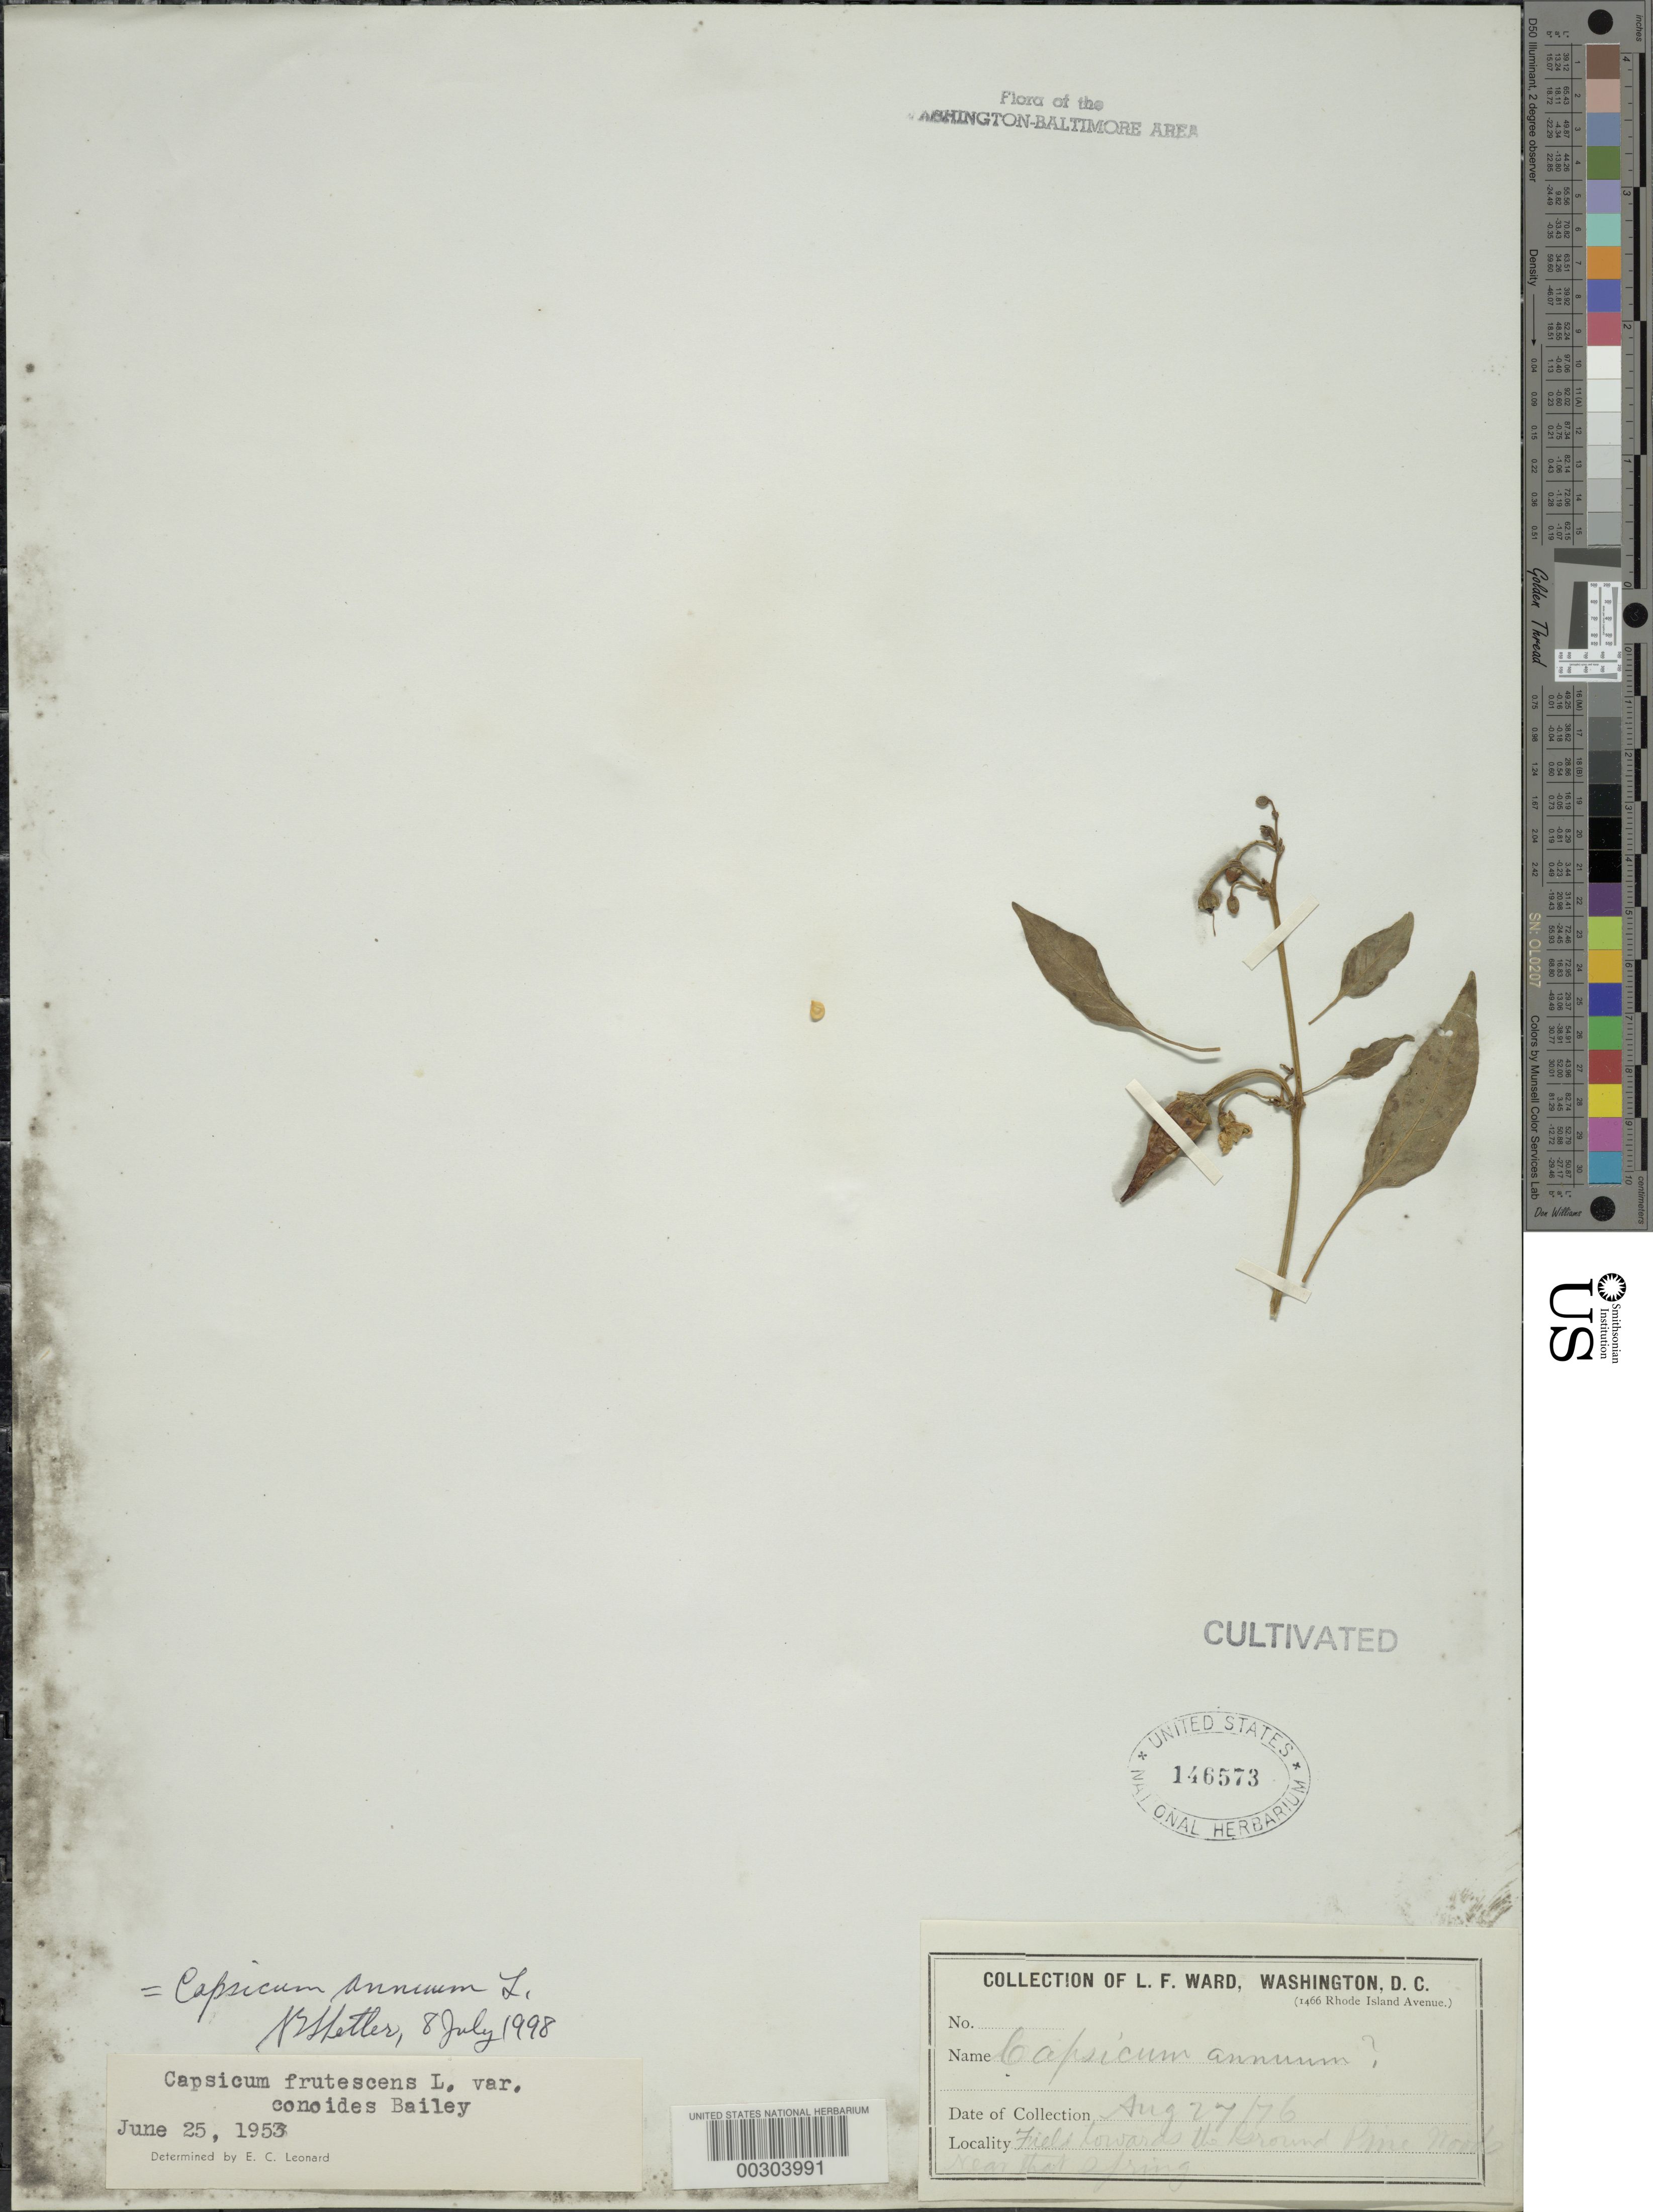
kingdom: Plantae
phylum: Tracheophyta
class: Magnoliopsida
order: Solanales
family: Solanaceae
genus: Capsicum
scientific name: Capsicum annuum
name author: L.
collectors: L. F. Ward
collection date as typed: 27 Aug 1876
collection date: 1876-08-27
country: United States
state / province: District of Columbia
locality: Field towards the ground pine woods near that spring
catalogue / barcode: US 146573